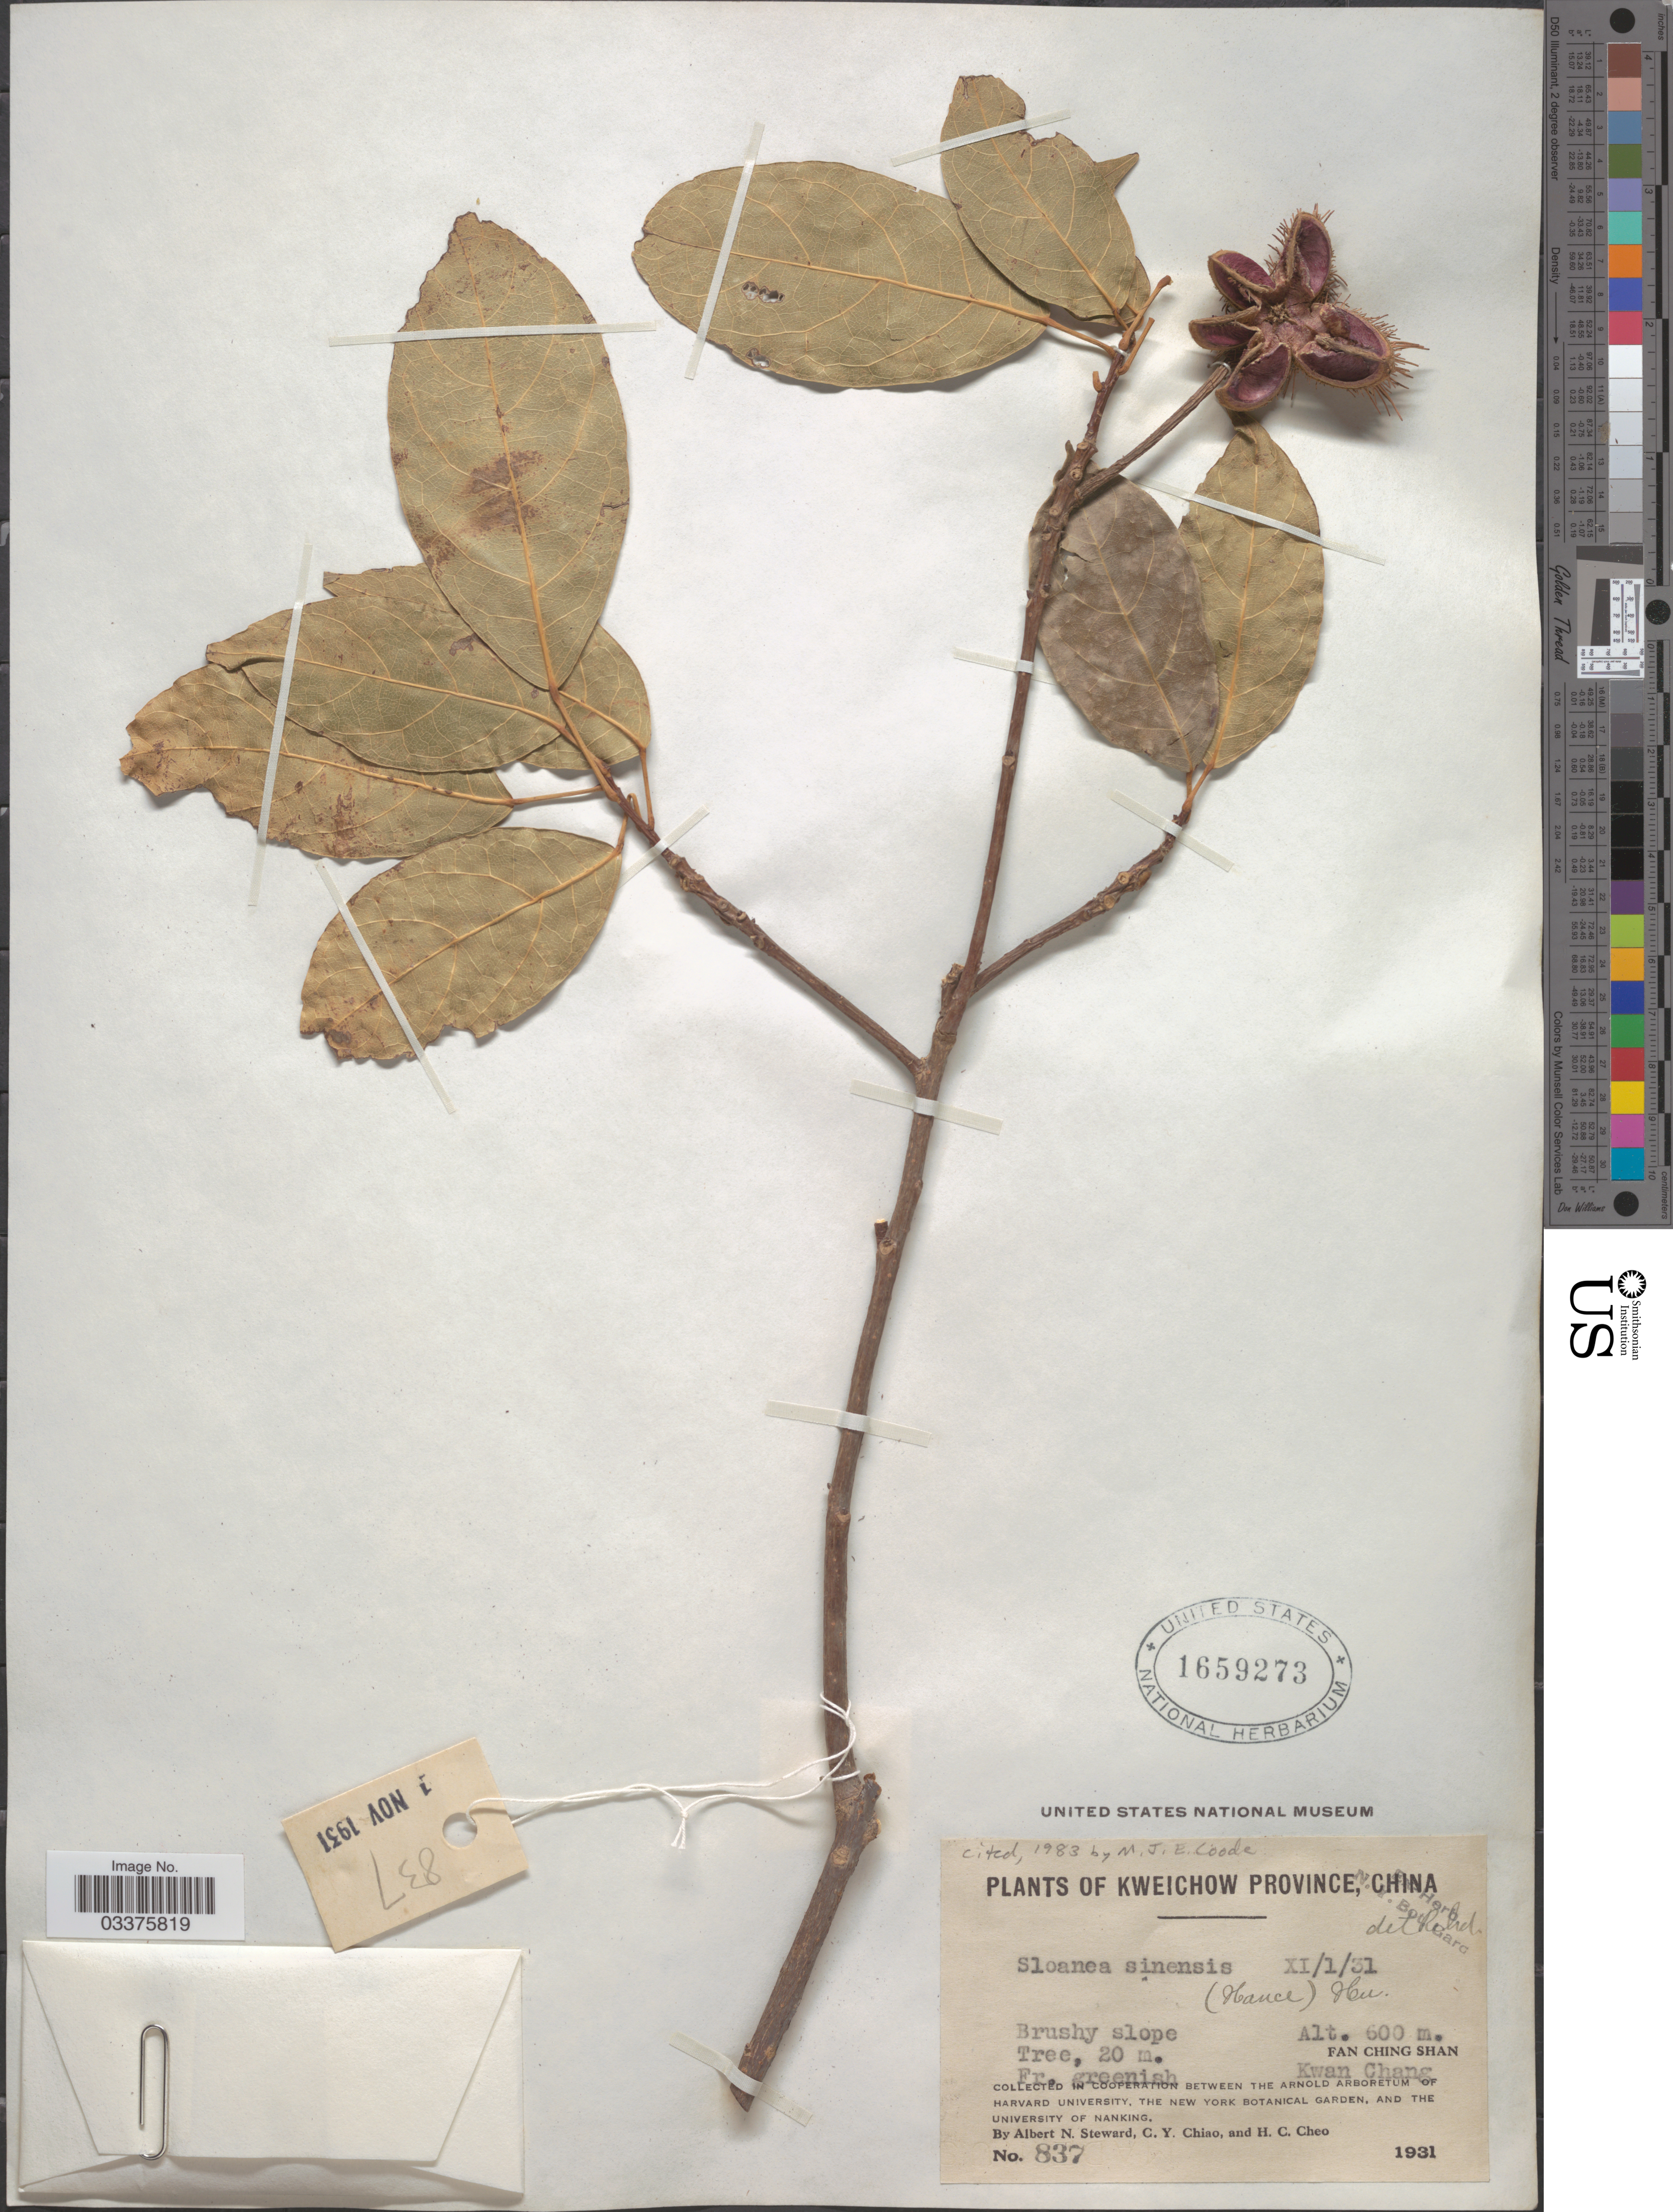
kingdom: Plantae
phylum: Tracheophyta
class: Magnoliopsida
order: Oxalidales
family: Elaeocarpaceae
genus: Sloanea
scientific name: Sloanea sinensis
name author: (Hance) Hu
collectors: A. N. Steward, C. Y. Chiao & H. Cheo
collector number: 837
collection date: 1931-11-01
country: China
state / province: Guizhou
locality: Kweichow Province. Fan Ching Shan. Kwan Chang.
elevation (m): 600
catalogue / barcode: US 1659273